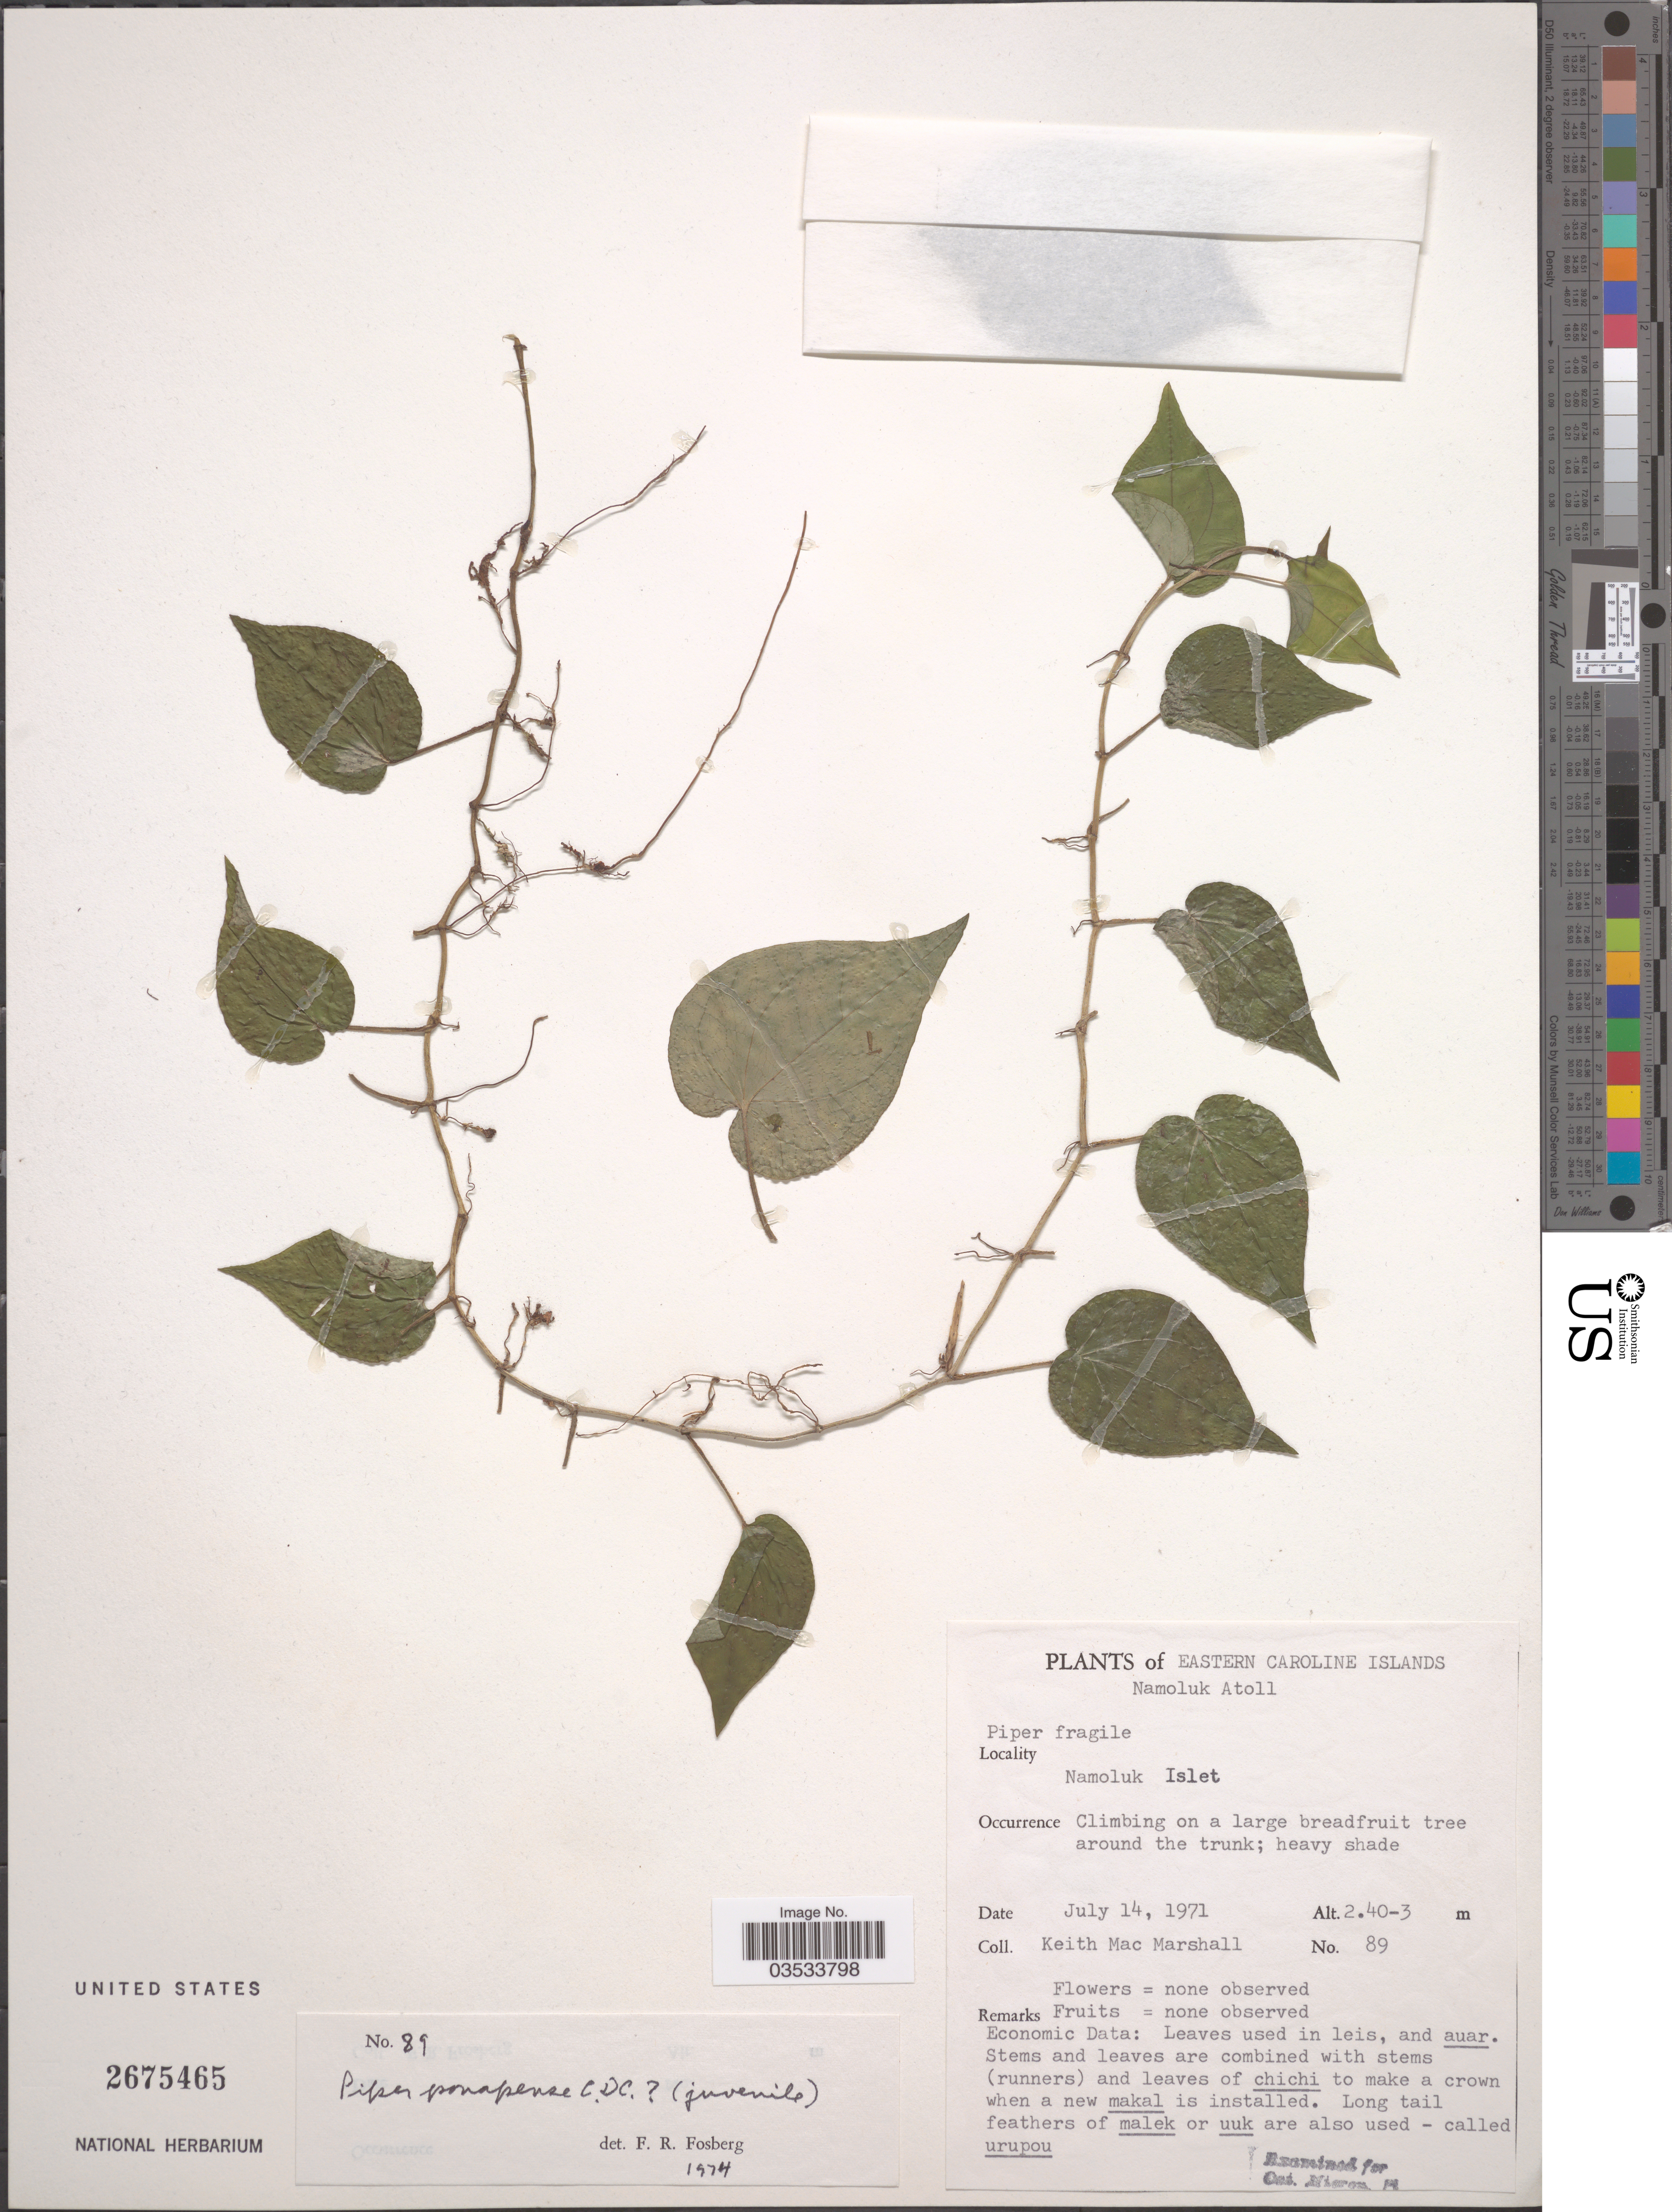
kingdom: Plantae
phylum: Tracheophyta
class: Magnoliopsida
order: Piperales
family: Piperaceae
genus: Piper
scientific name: Piper ponapense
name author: C. DC.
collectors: K. M. Marshall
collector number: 89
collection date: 1971-07-14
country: Micronesia, Federated States of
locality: Eastern Caroline Islands. Namoluk Atoll. Namoluk Islet.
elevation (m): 2.4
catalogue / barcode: US 2675465